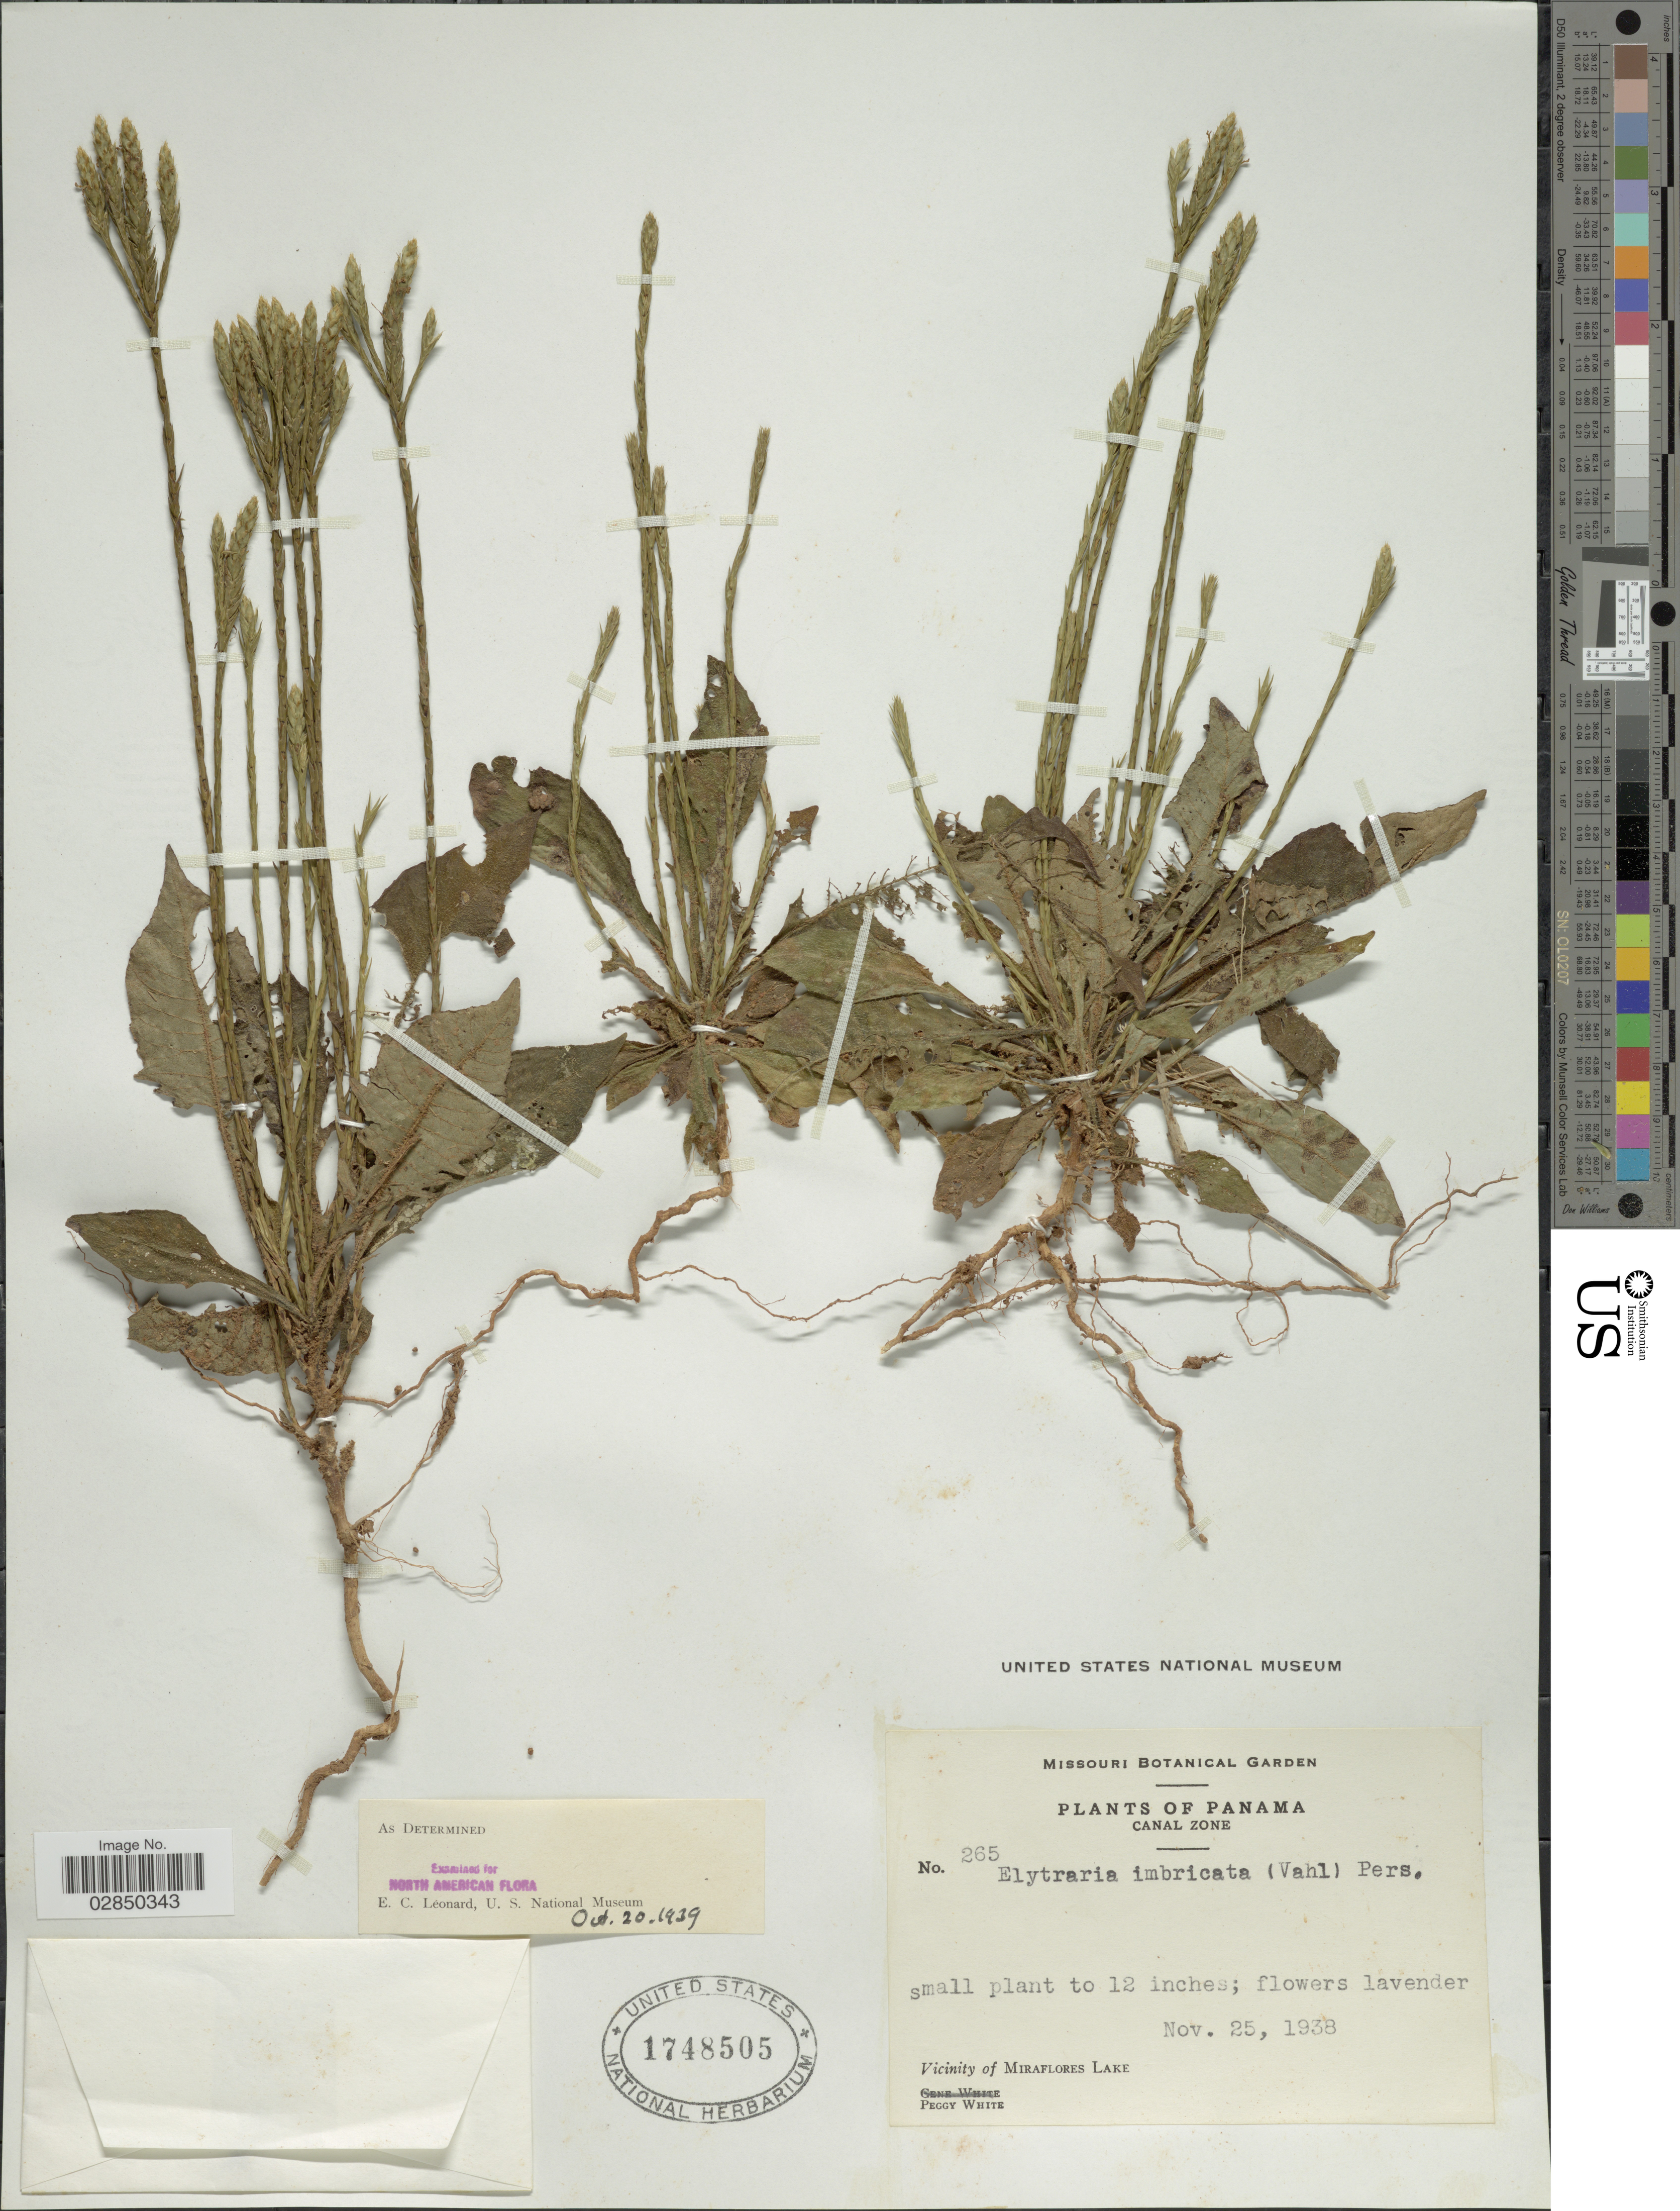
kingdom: Plantae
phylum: Tracheophyta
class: Magnoliopsida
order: Lamiales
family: Acanthaceae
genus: Elytraria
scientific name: Elytraria imbricata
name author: (Vahl) Pers.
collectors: P. White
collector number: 265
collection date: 1938-11-25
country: Panama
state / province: Panamá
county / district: Canal Zone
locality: Canal Zone. Vicinity of Miraflores Lake.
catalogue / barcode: US 1748505